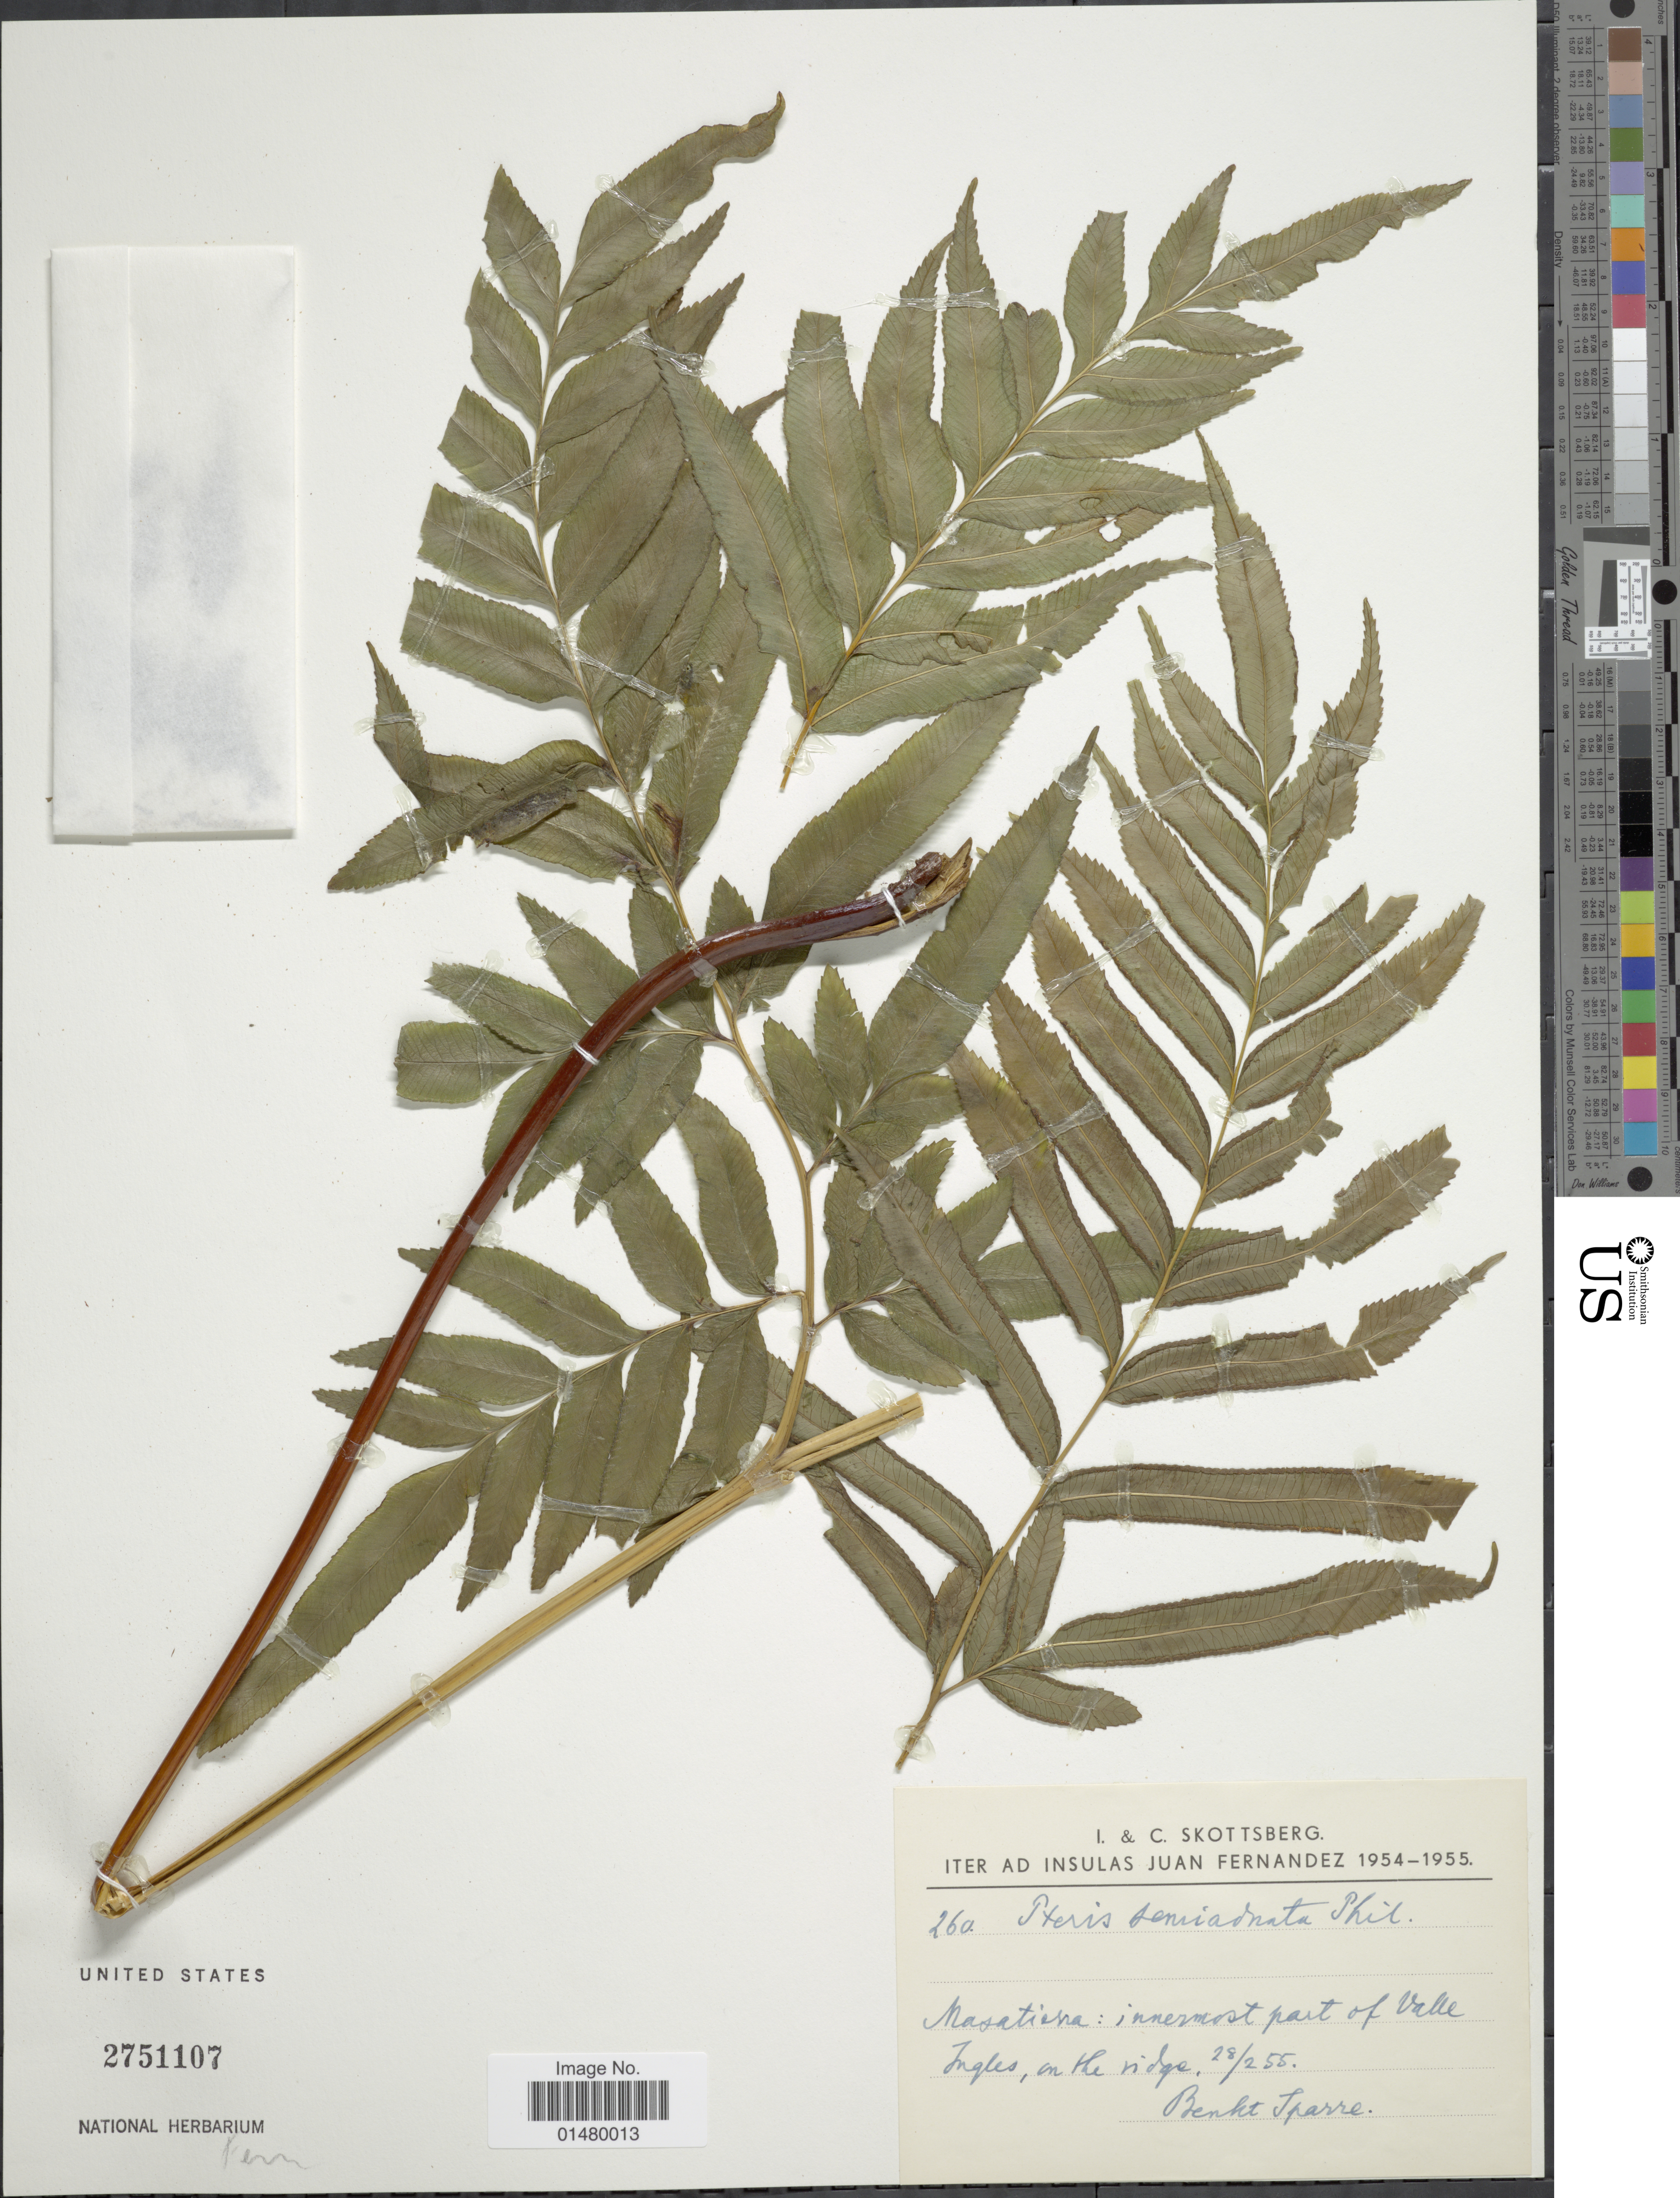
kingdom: Plantae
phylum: Tracheophyta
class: Polypodiopsida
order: Polypodiales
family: Pteridaceae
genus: Pteris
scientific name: Pteris semiadnata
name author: Phil.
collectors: B. Sparre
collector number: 26a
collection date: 1955-02-28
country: Chile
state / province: Valparaíso (V)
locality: Iter ad Insulas Juan Fernandez. Masatierra: innermost part of Valle Ingles, on the ridge.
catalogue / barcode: US 2751107